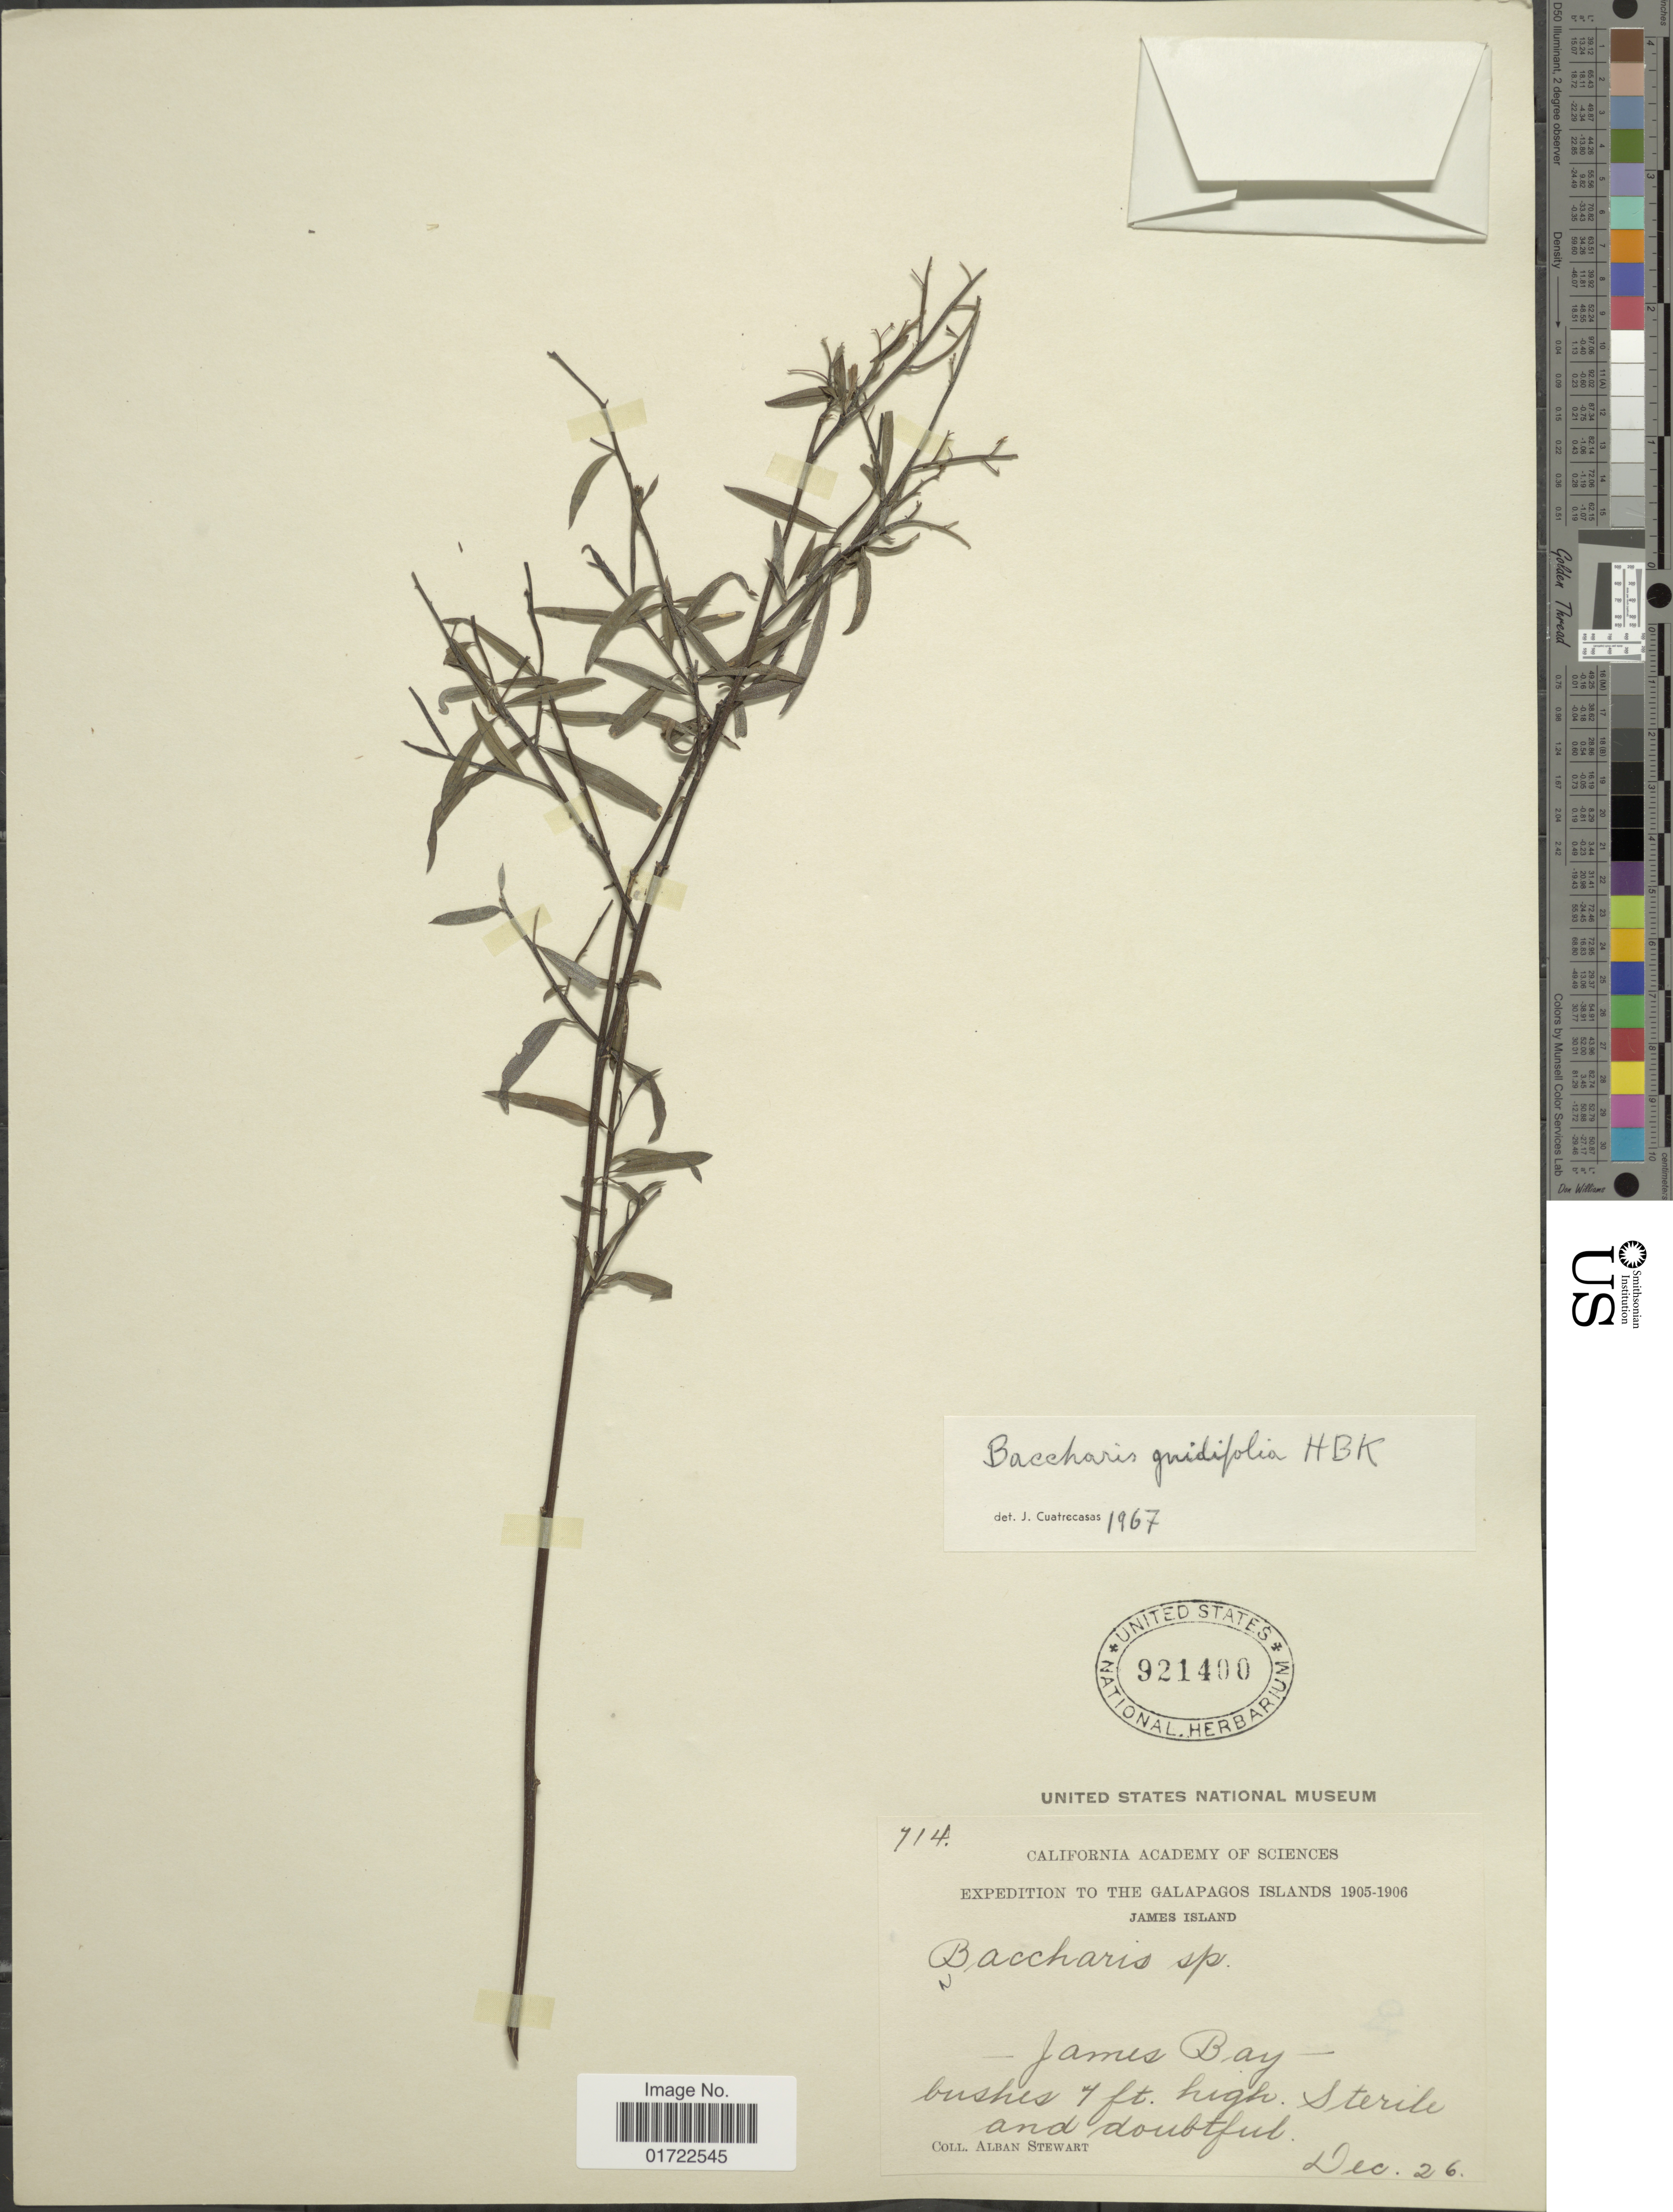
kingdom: Plantae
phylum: Tracheophyta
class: Magnoliopsida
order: Asterales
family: Asteraceae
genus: Baccharis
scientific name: Baccharis gnidiifolia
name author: Kunth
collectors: A. Stewart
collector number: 714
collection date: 1905-12-26/1906-12-26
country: Ecuador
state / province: Colón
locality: Galapagos Islands, James Island, James Bay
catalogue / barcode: US 921400